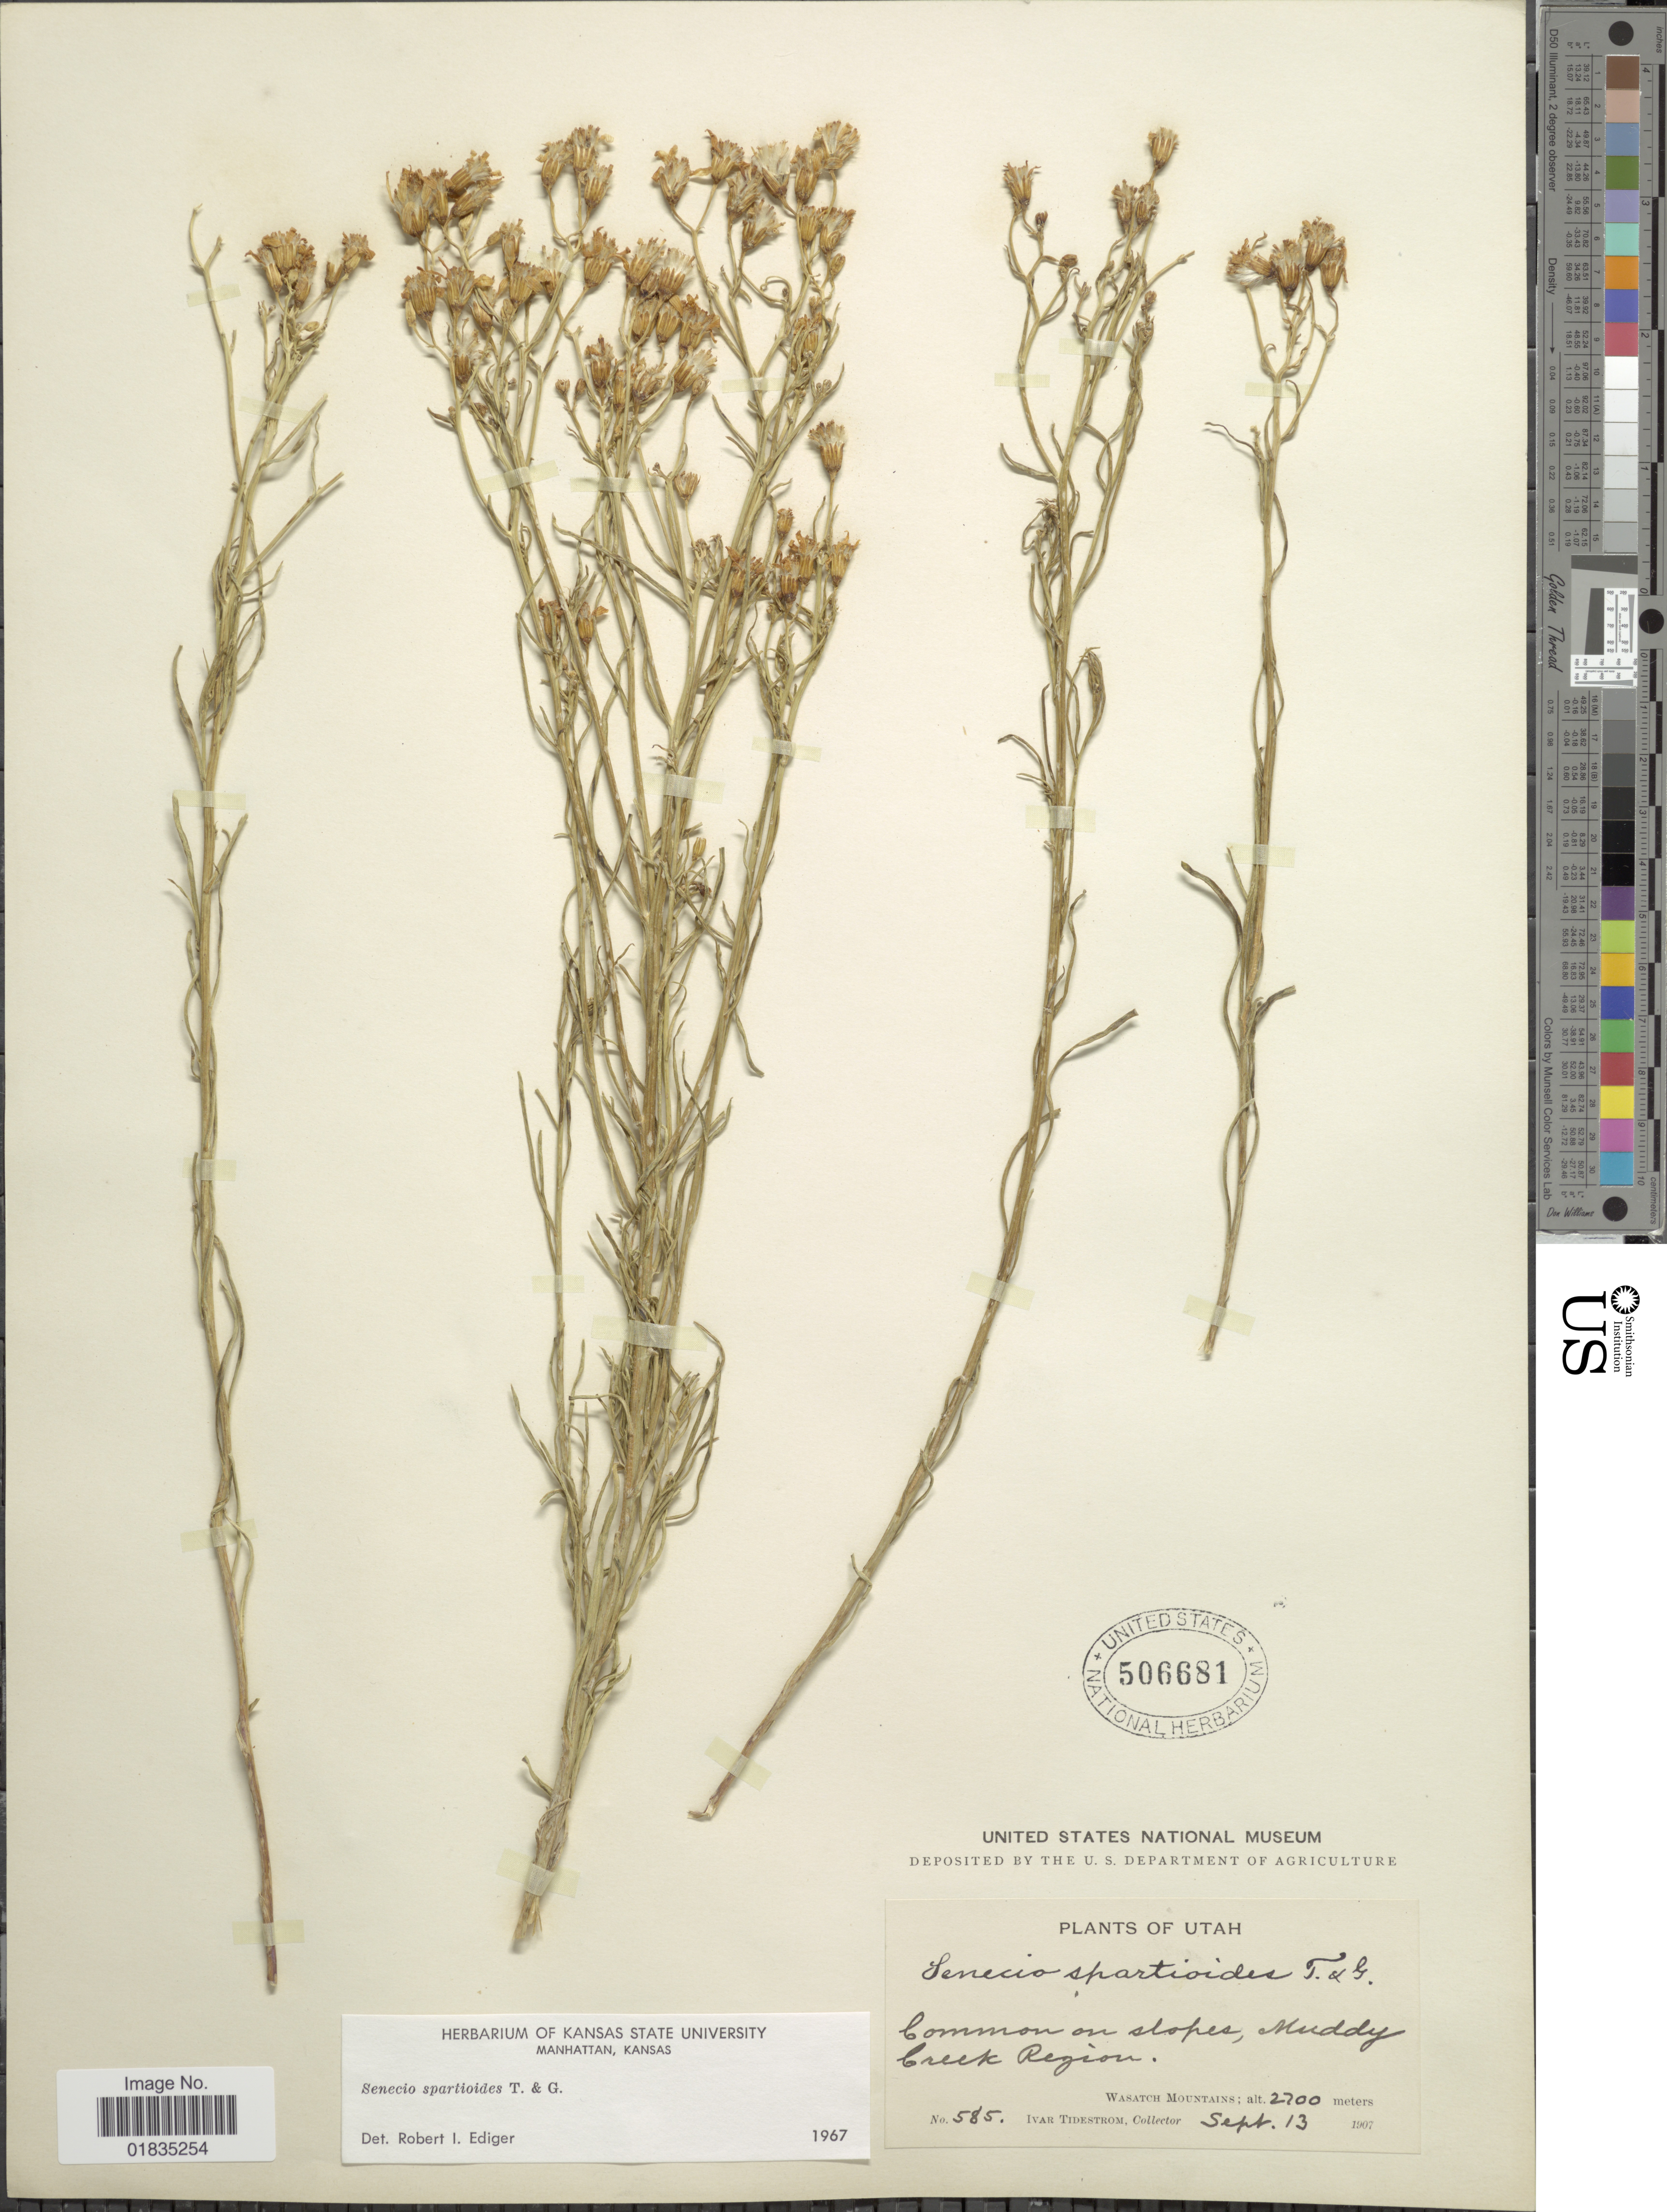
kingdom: Plantae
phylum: Tracheophyta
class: Magnoliopsida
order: Asterales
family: Asteraceae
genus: Senecio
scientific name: Senecio spartioides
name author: Torr. & A. Gray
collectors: I. F. Tidestrom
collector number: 585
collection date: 1907-09-13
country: United States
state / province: Utah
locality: Common on slopes, Muddy Creek Region, Wasatch Mountains.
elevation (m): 2700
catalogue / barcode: US 506681